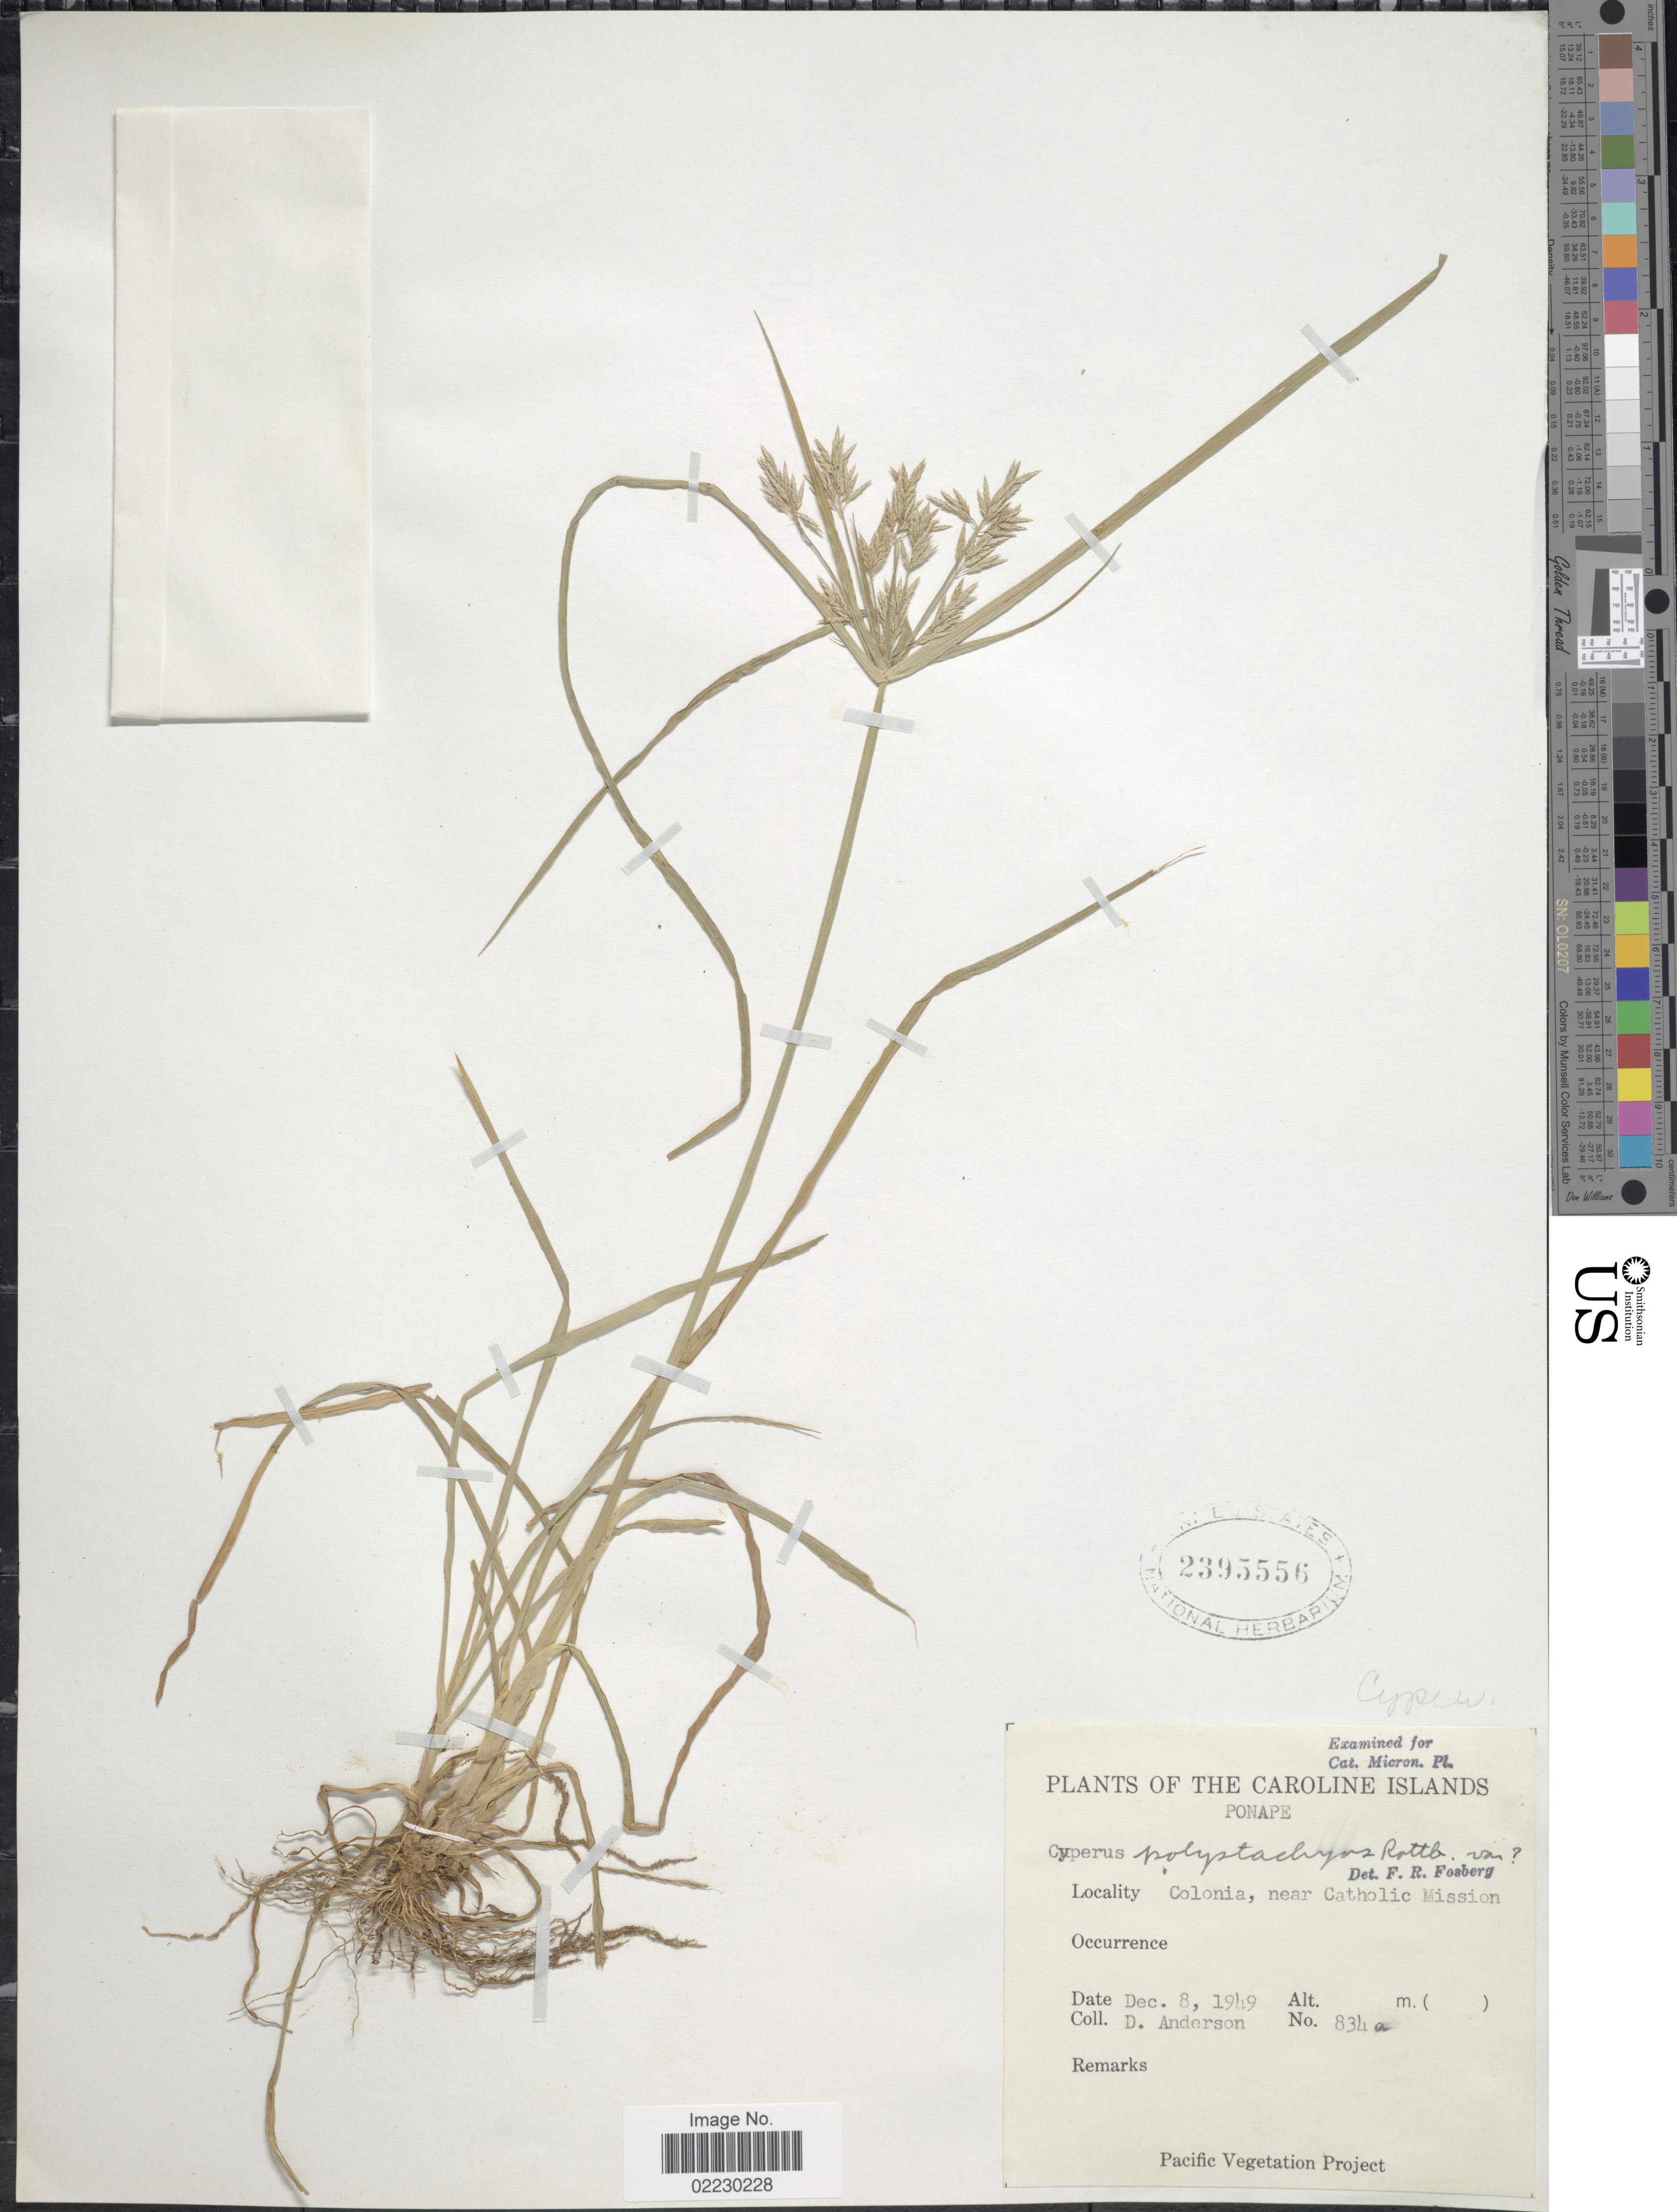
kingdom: Plantae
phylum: Tracheophyta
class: Liliopsida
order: Poales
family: Cyperaceae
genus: Cyperus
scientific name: Cyperus polystachyos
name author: Rottb.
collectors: D. Anderson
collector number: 834a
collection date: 1949-12-08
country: Micronesia, Federated States of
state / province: Pohnpei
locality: Caroline Islands, Colonia, near Catholic Mission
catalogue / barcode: US 2395556